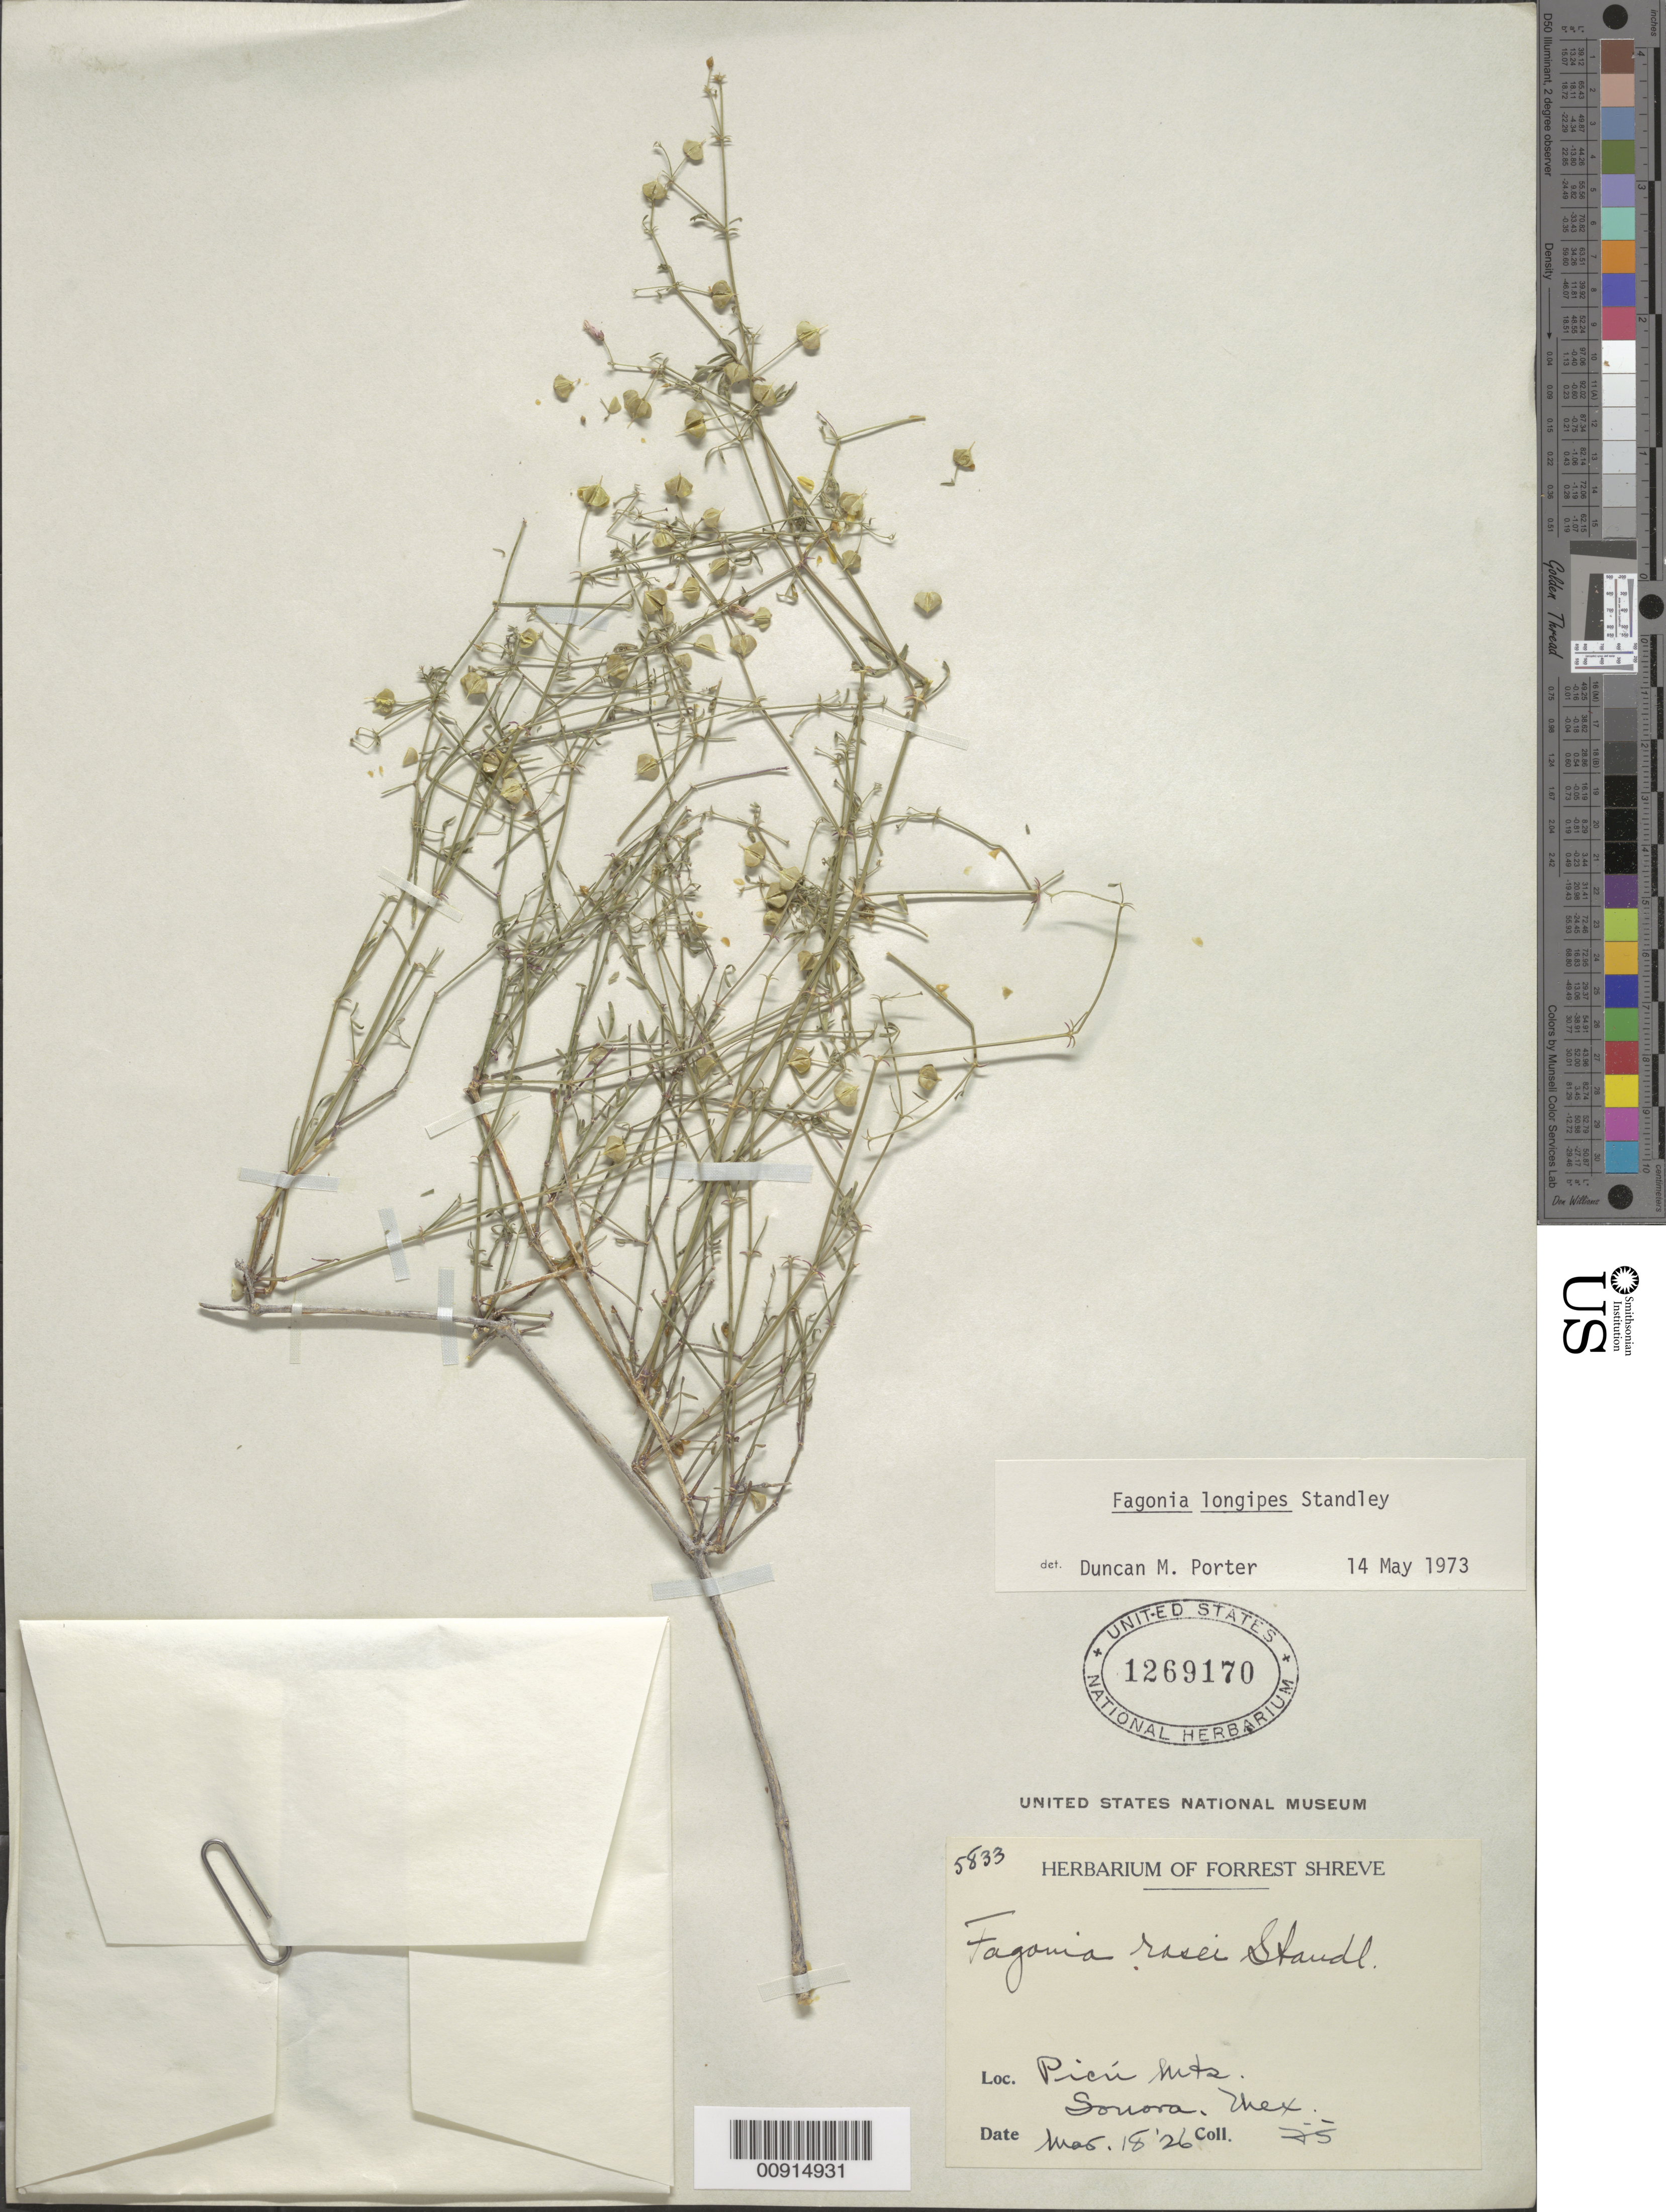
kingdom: Plantae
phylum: Tracheophyta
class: Magnoliopsida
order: Zygophyllales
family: Zygophyllaceae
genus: Fagonia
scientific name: Fagonia longipes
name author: Standl.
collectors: F. Shreve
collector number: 5833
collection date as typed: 18 Mar 1926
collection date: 1926-03-18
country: Mexico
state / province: Sonora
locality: Picú Mts. Sonora.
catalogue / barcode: US 1269170